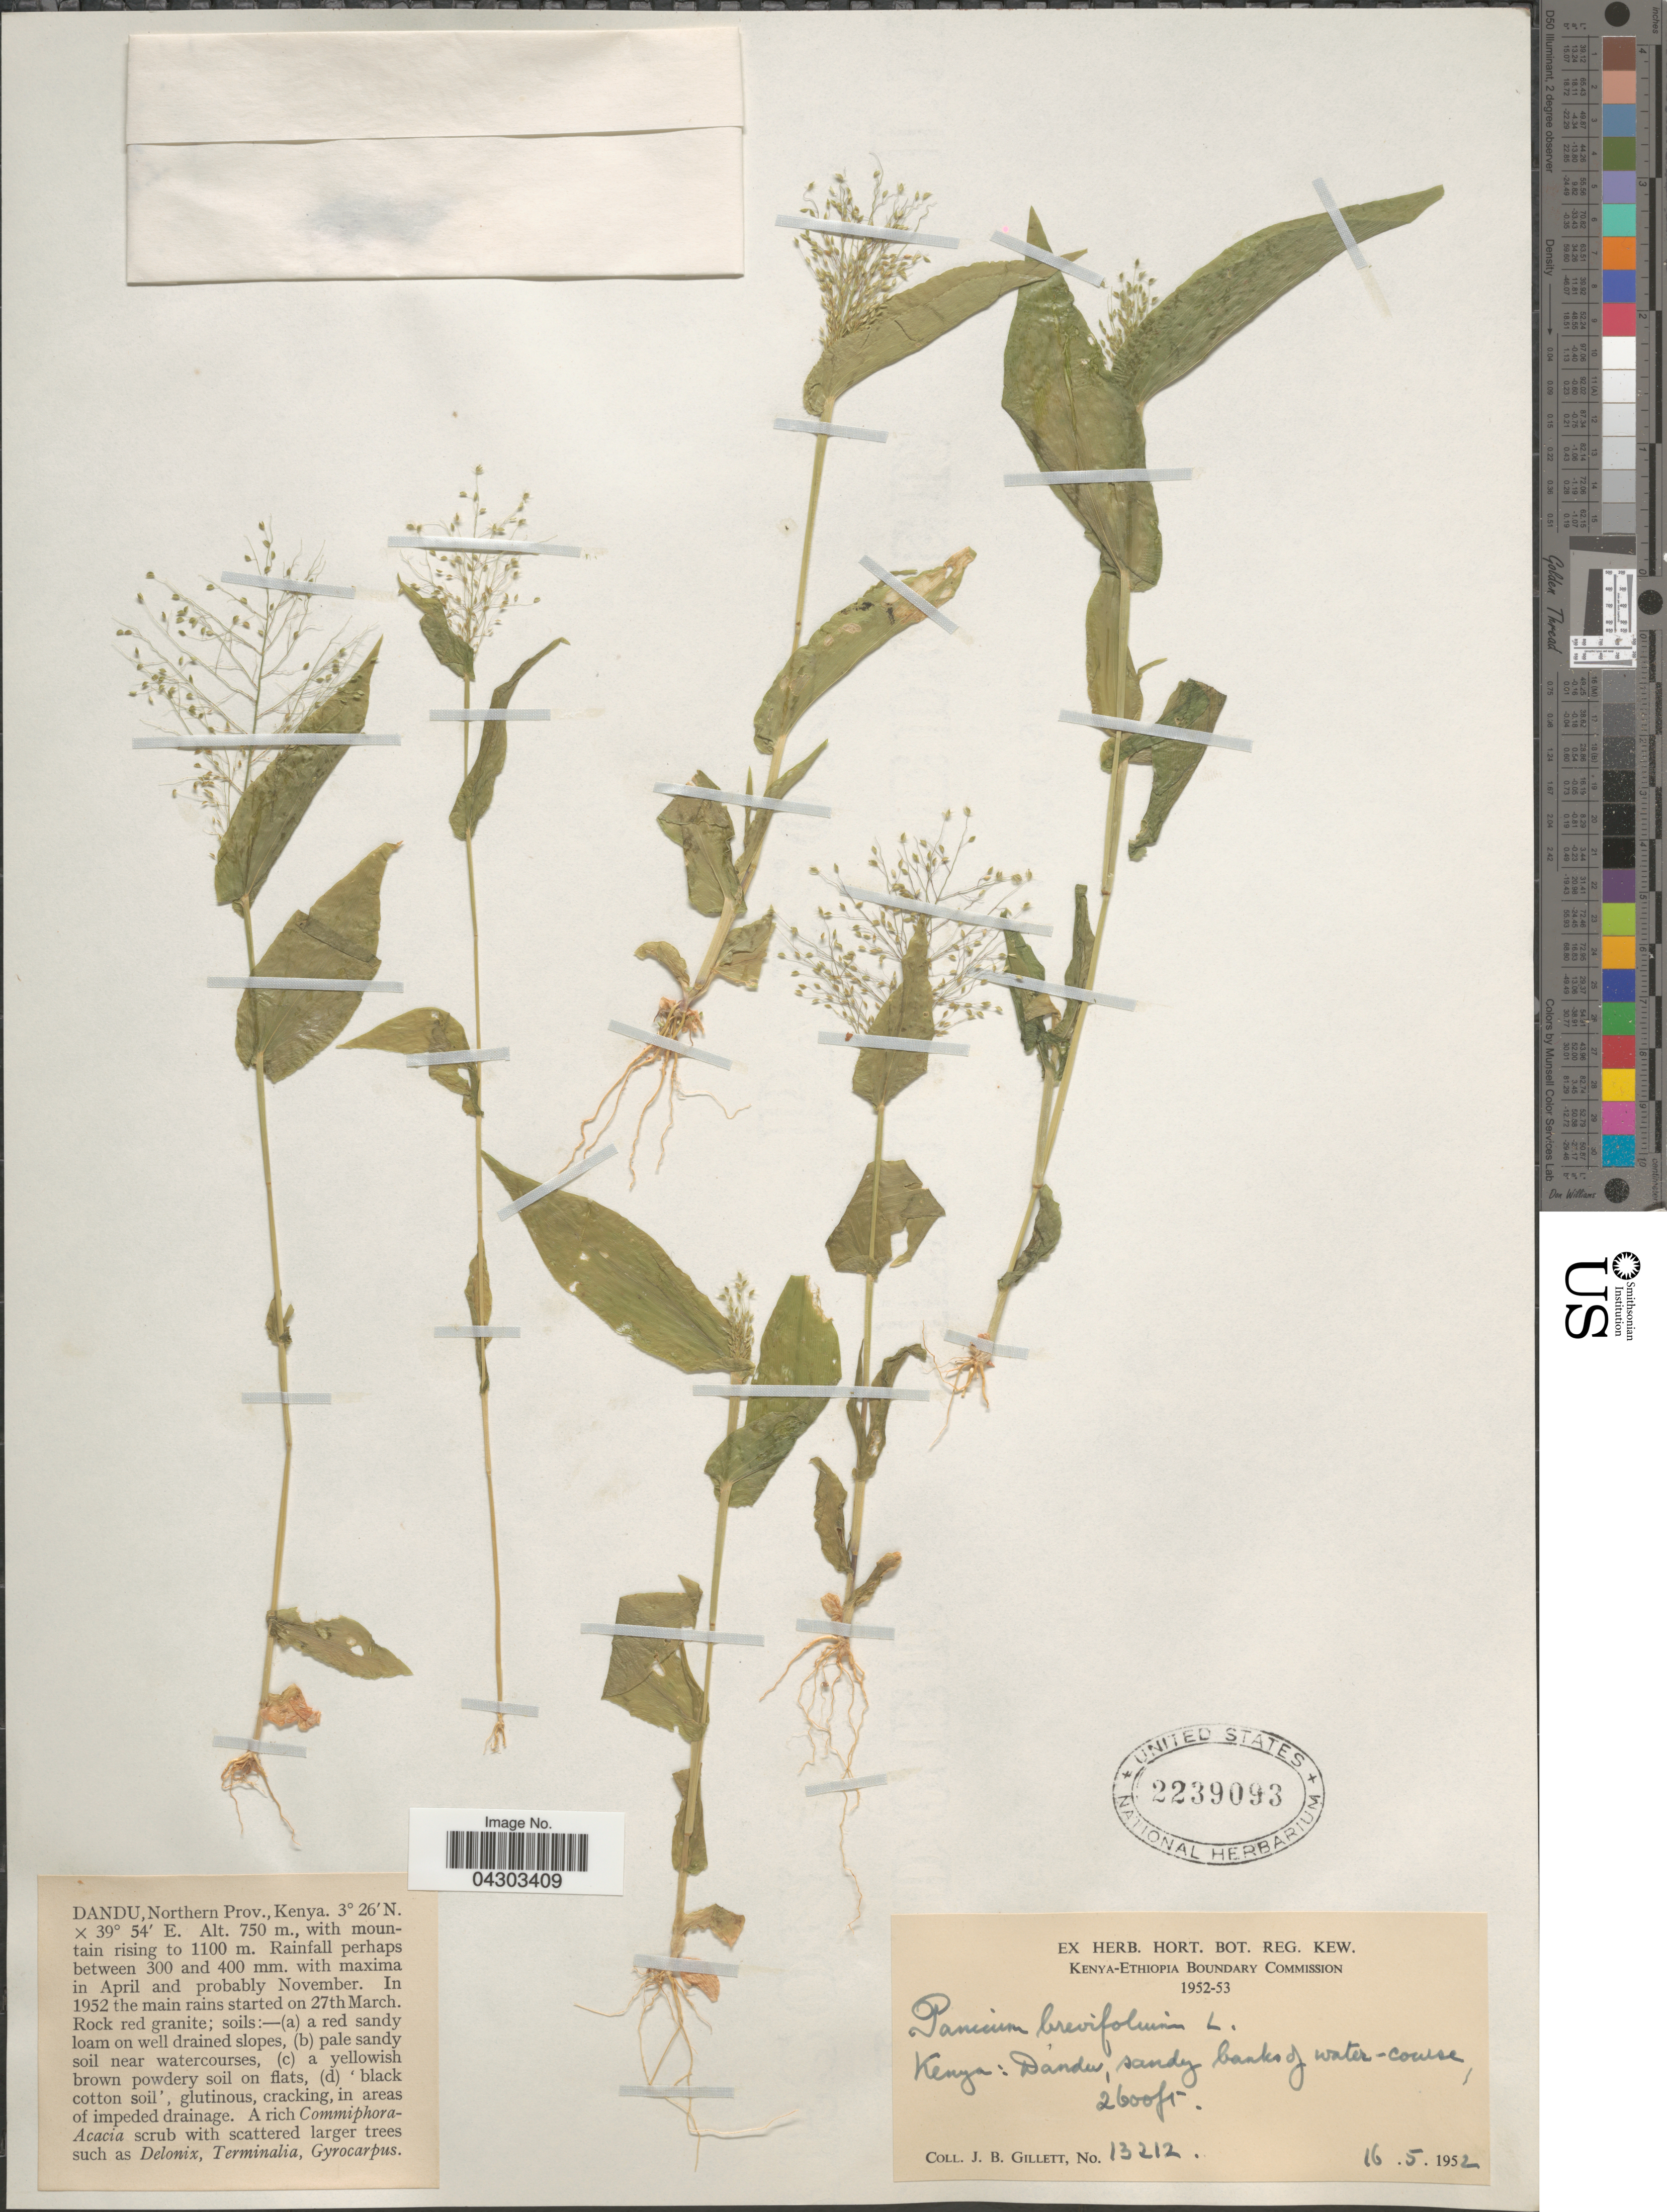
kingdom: Plantae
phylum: Tracheophyta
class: Liliopsida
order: Poales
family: Poaceae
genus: Panicum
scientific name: Panicum brevifolium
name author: L.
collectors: J. B. Gillett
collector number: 13212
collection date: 1952-05-16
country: Kenya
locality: Dandu, Northern Prov. Dandu, sandy banks of water-course.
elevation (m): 750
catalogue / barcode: US 2239093